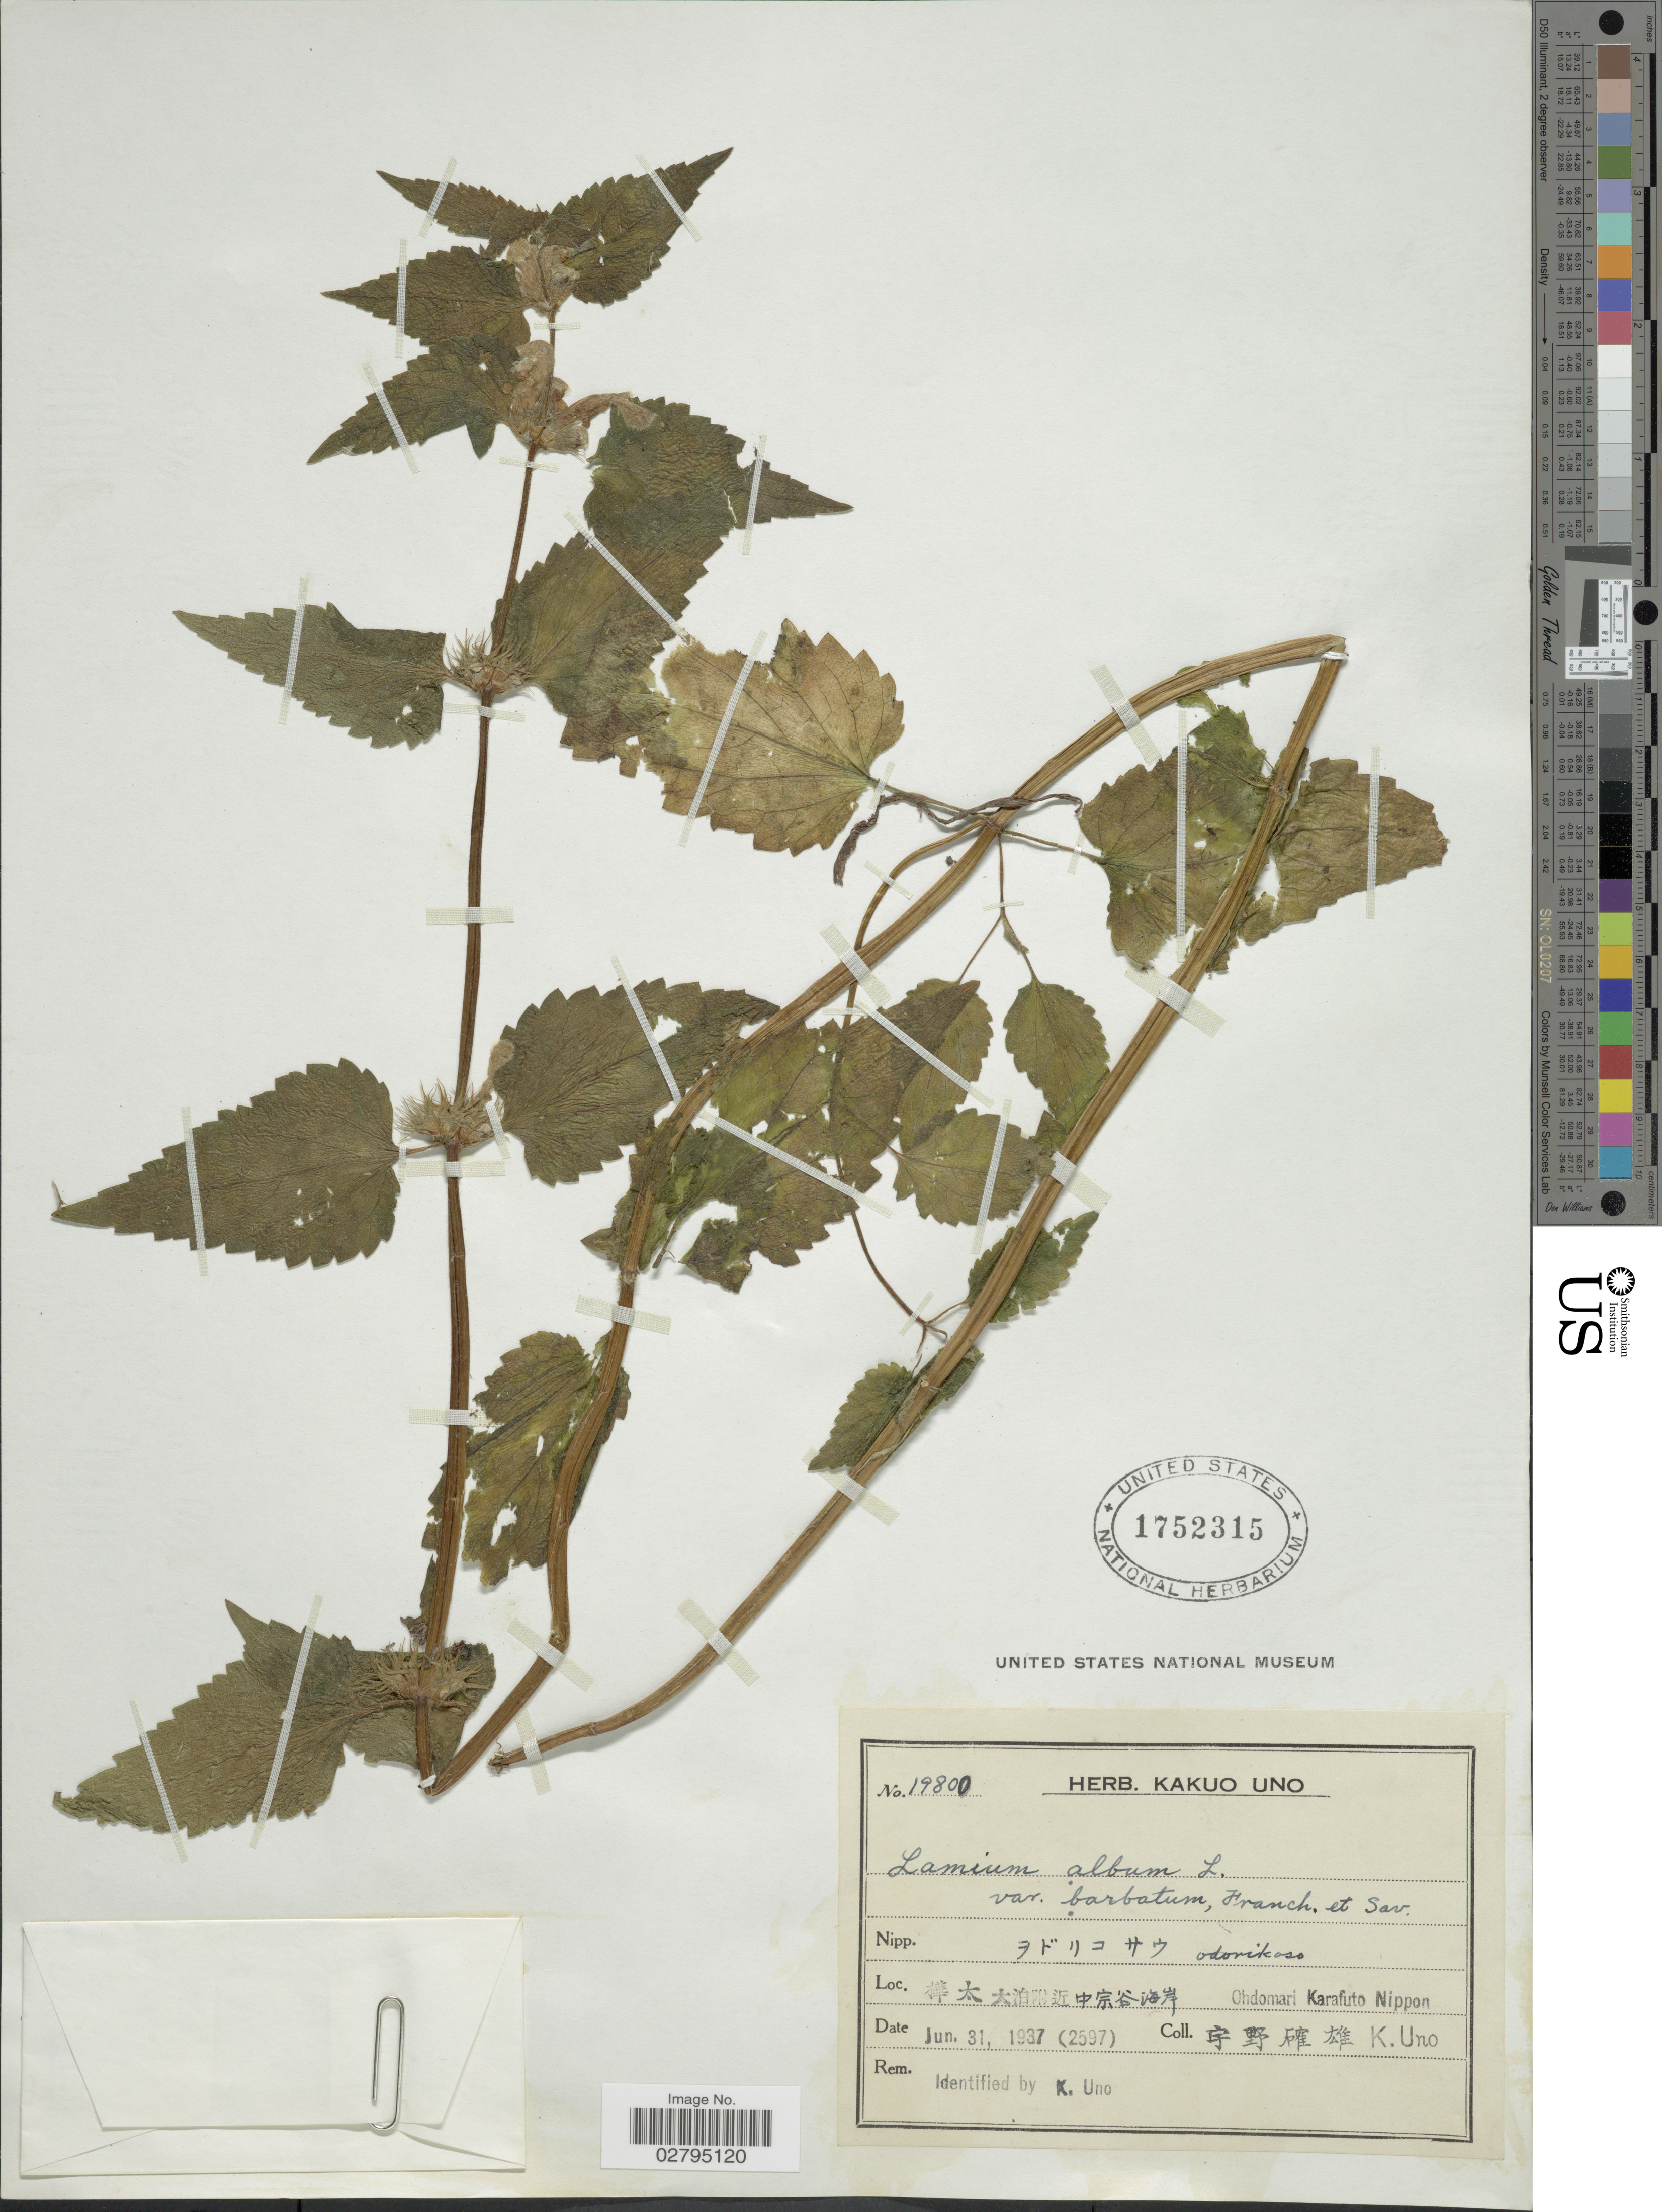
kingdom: Plantae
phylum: Tracheophyta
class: Magnoliopsida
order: Lamiales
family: Lamiaceae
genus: Lamium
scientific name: Lamium album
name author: L.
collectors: K. Uno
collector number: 19800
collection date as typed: Transcribed d/m/y: 31/6/1937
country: Japan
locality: Ohdomari Karafuto Nippon.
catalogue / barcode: US 1752315